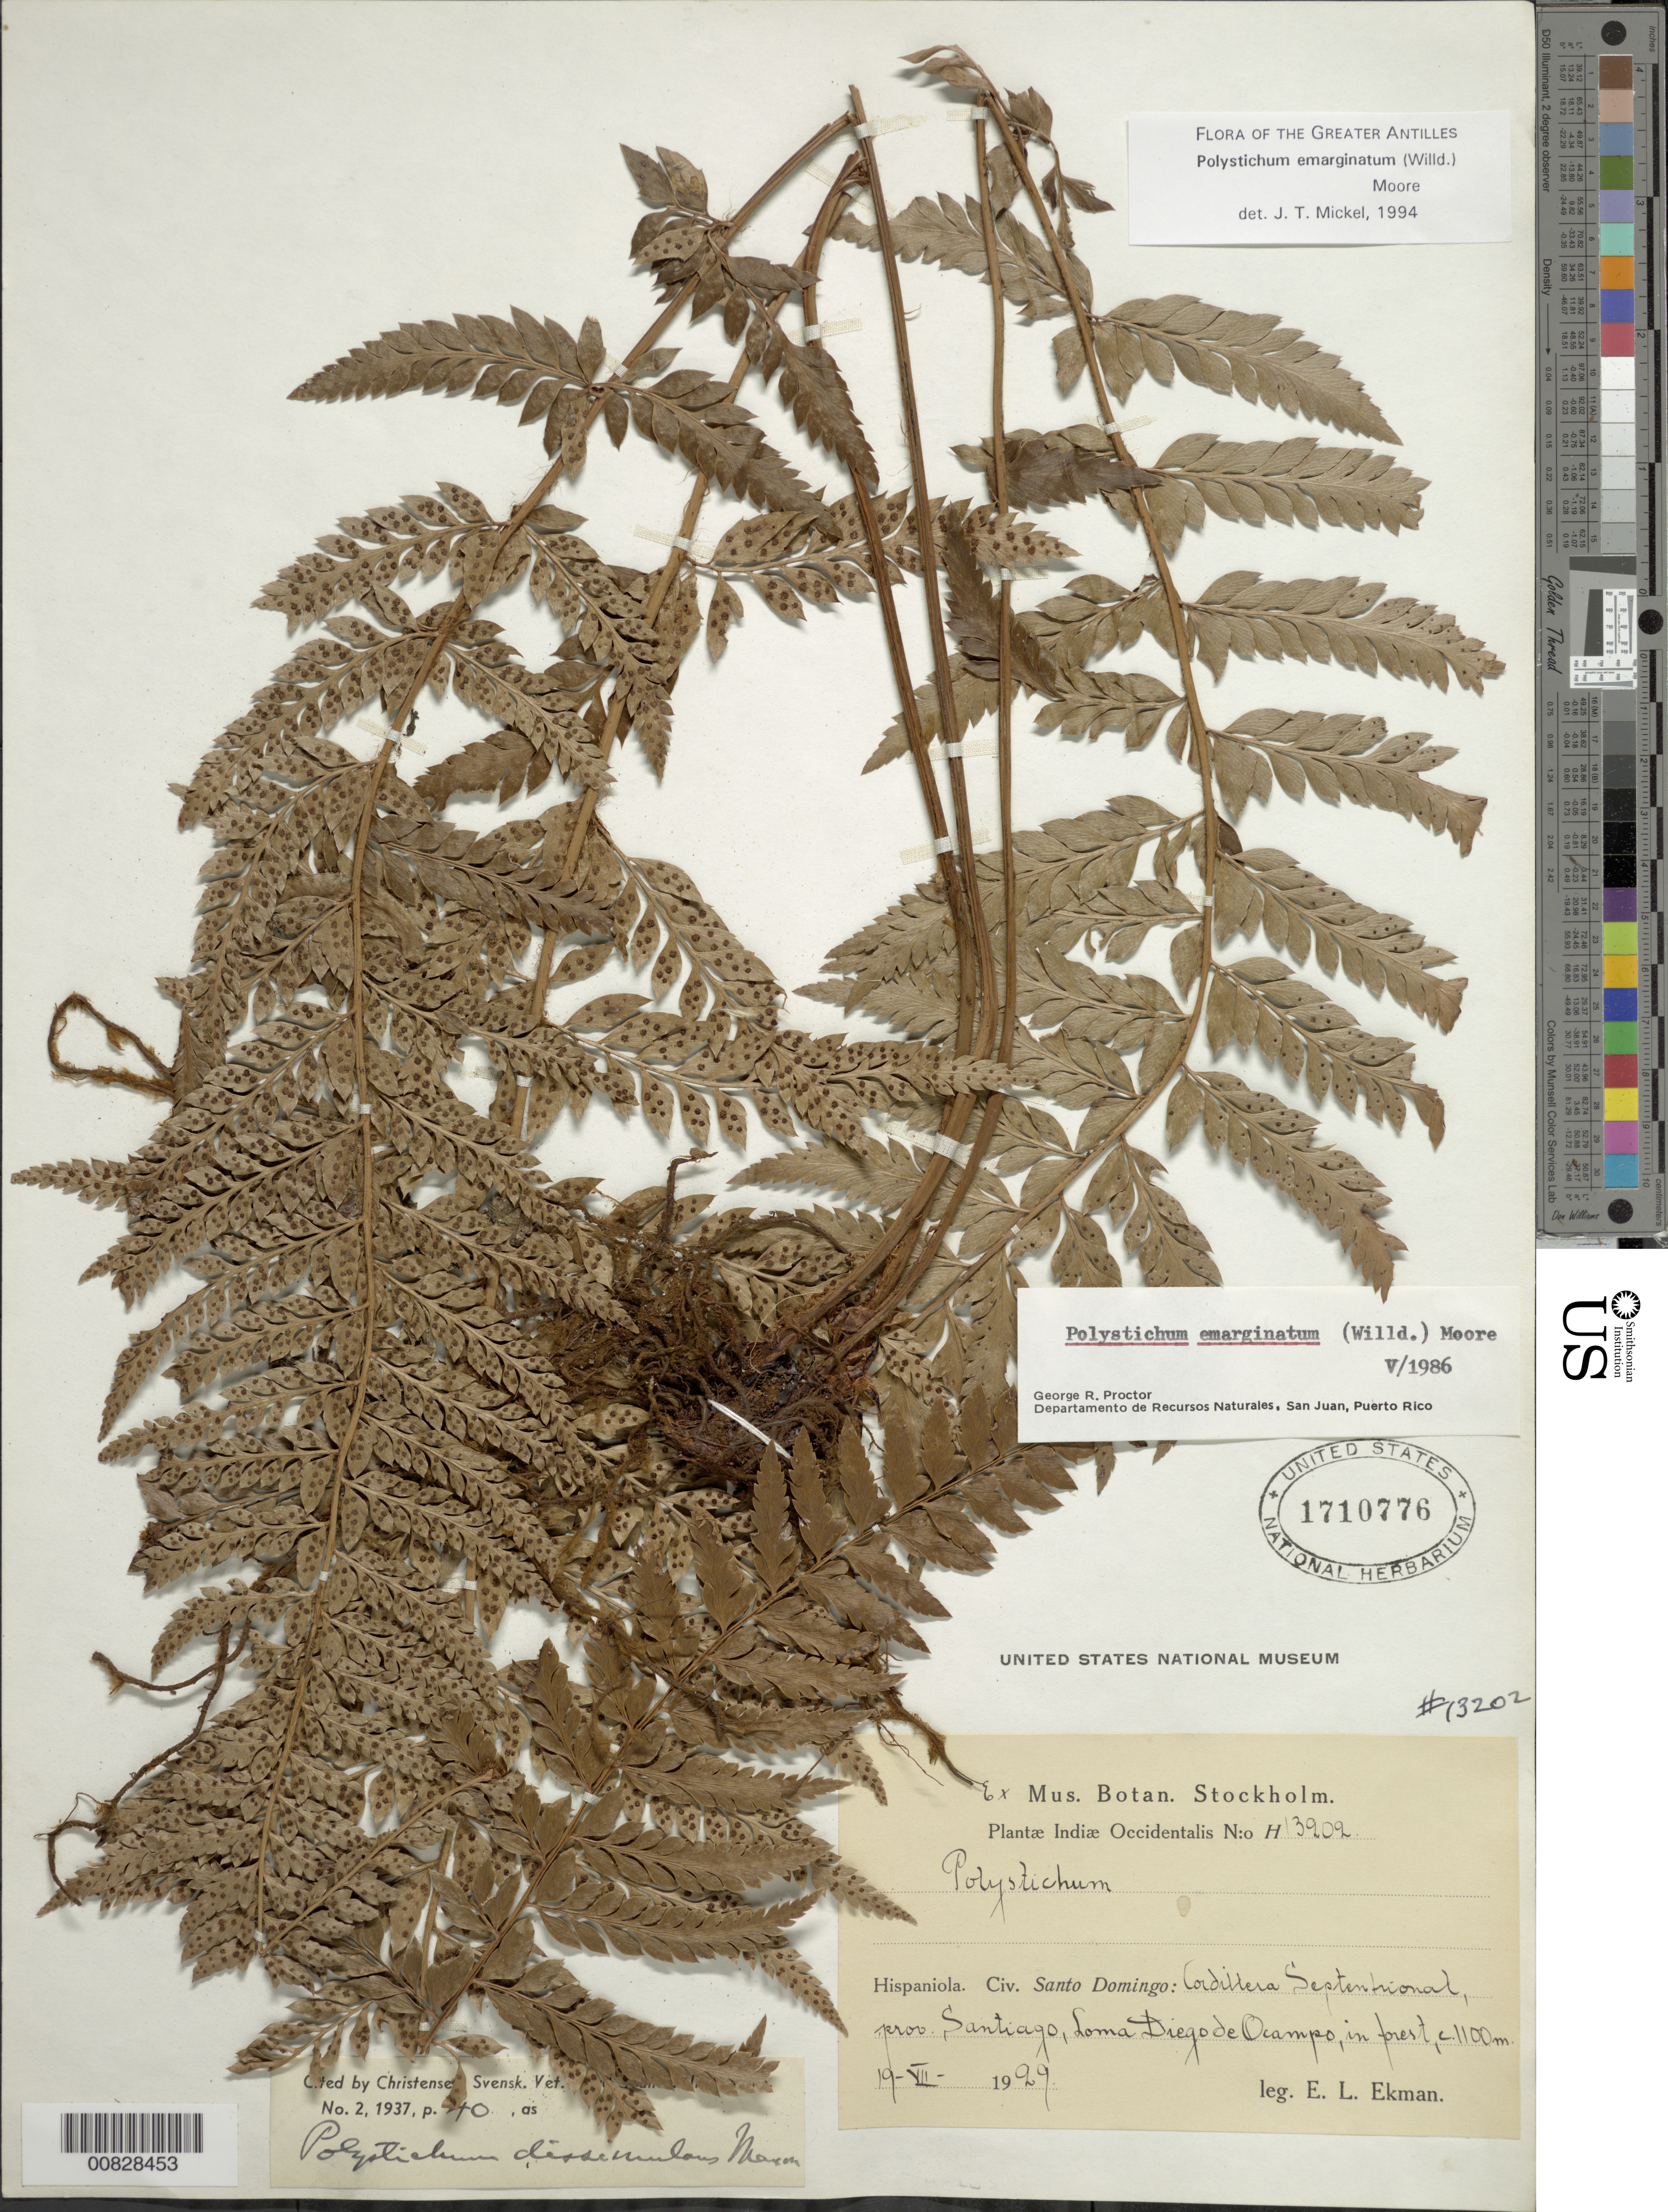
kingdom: Plantae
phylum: Tracheophyta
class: Polypodiopsida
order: Polypodiales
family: Dryopteridaceae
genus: Polystichum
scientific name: Polystichum emarginatum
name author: (Willd.) Moore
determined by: Mickel, J. T., (NY), New York Botanical Garden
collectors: E. L. Ekman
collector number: H 13202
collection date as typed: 19 Jul 1929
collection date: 1929-07-19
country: Dominican Republic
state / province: Santiago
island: Hispaniola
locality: Cordillera Septentrional, Loma Diego de Ocampo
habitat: Forest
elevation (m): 1100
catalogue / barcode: US 1710776